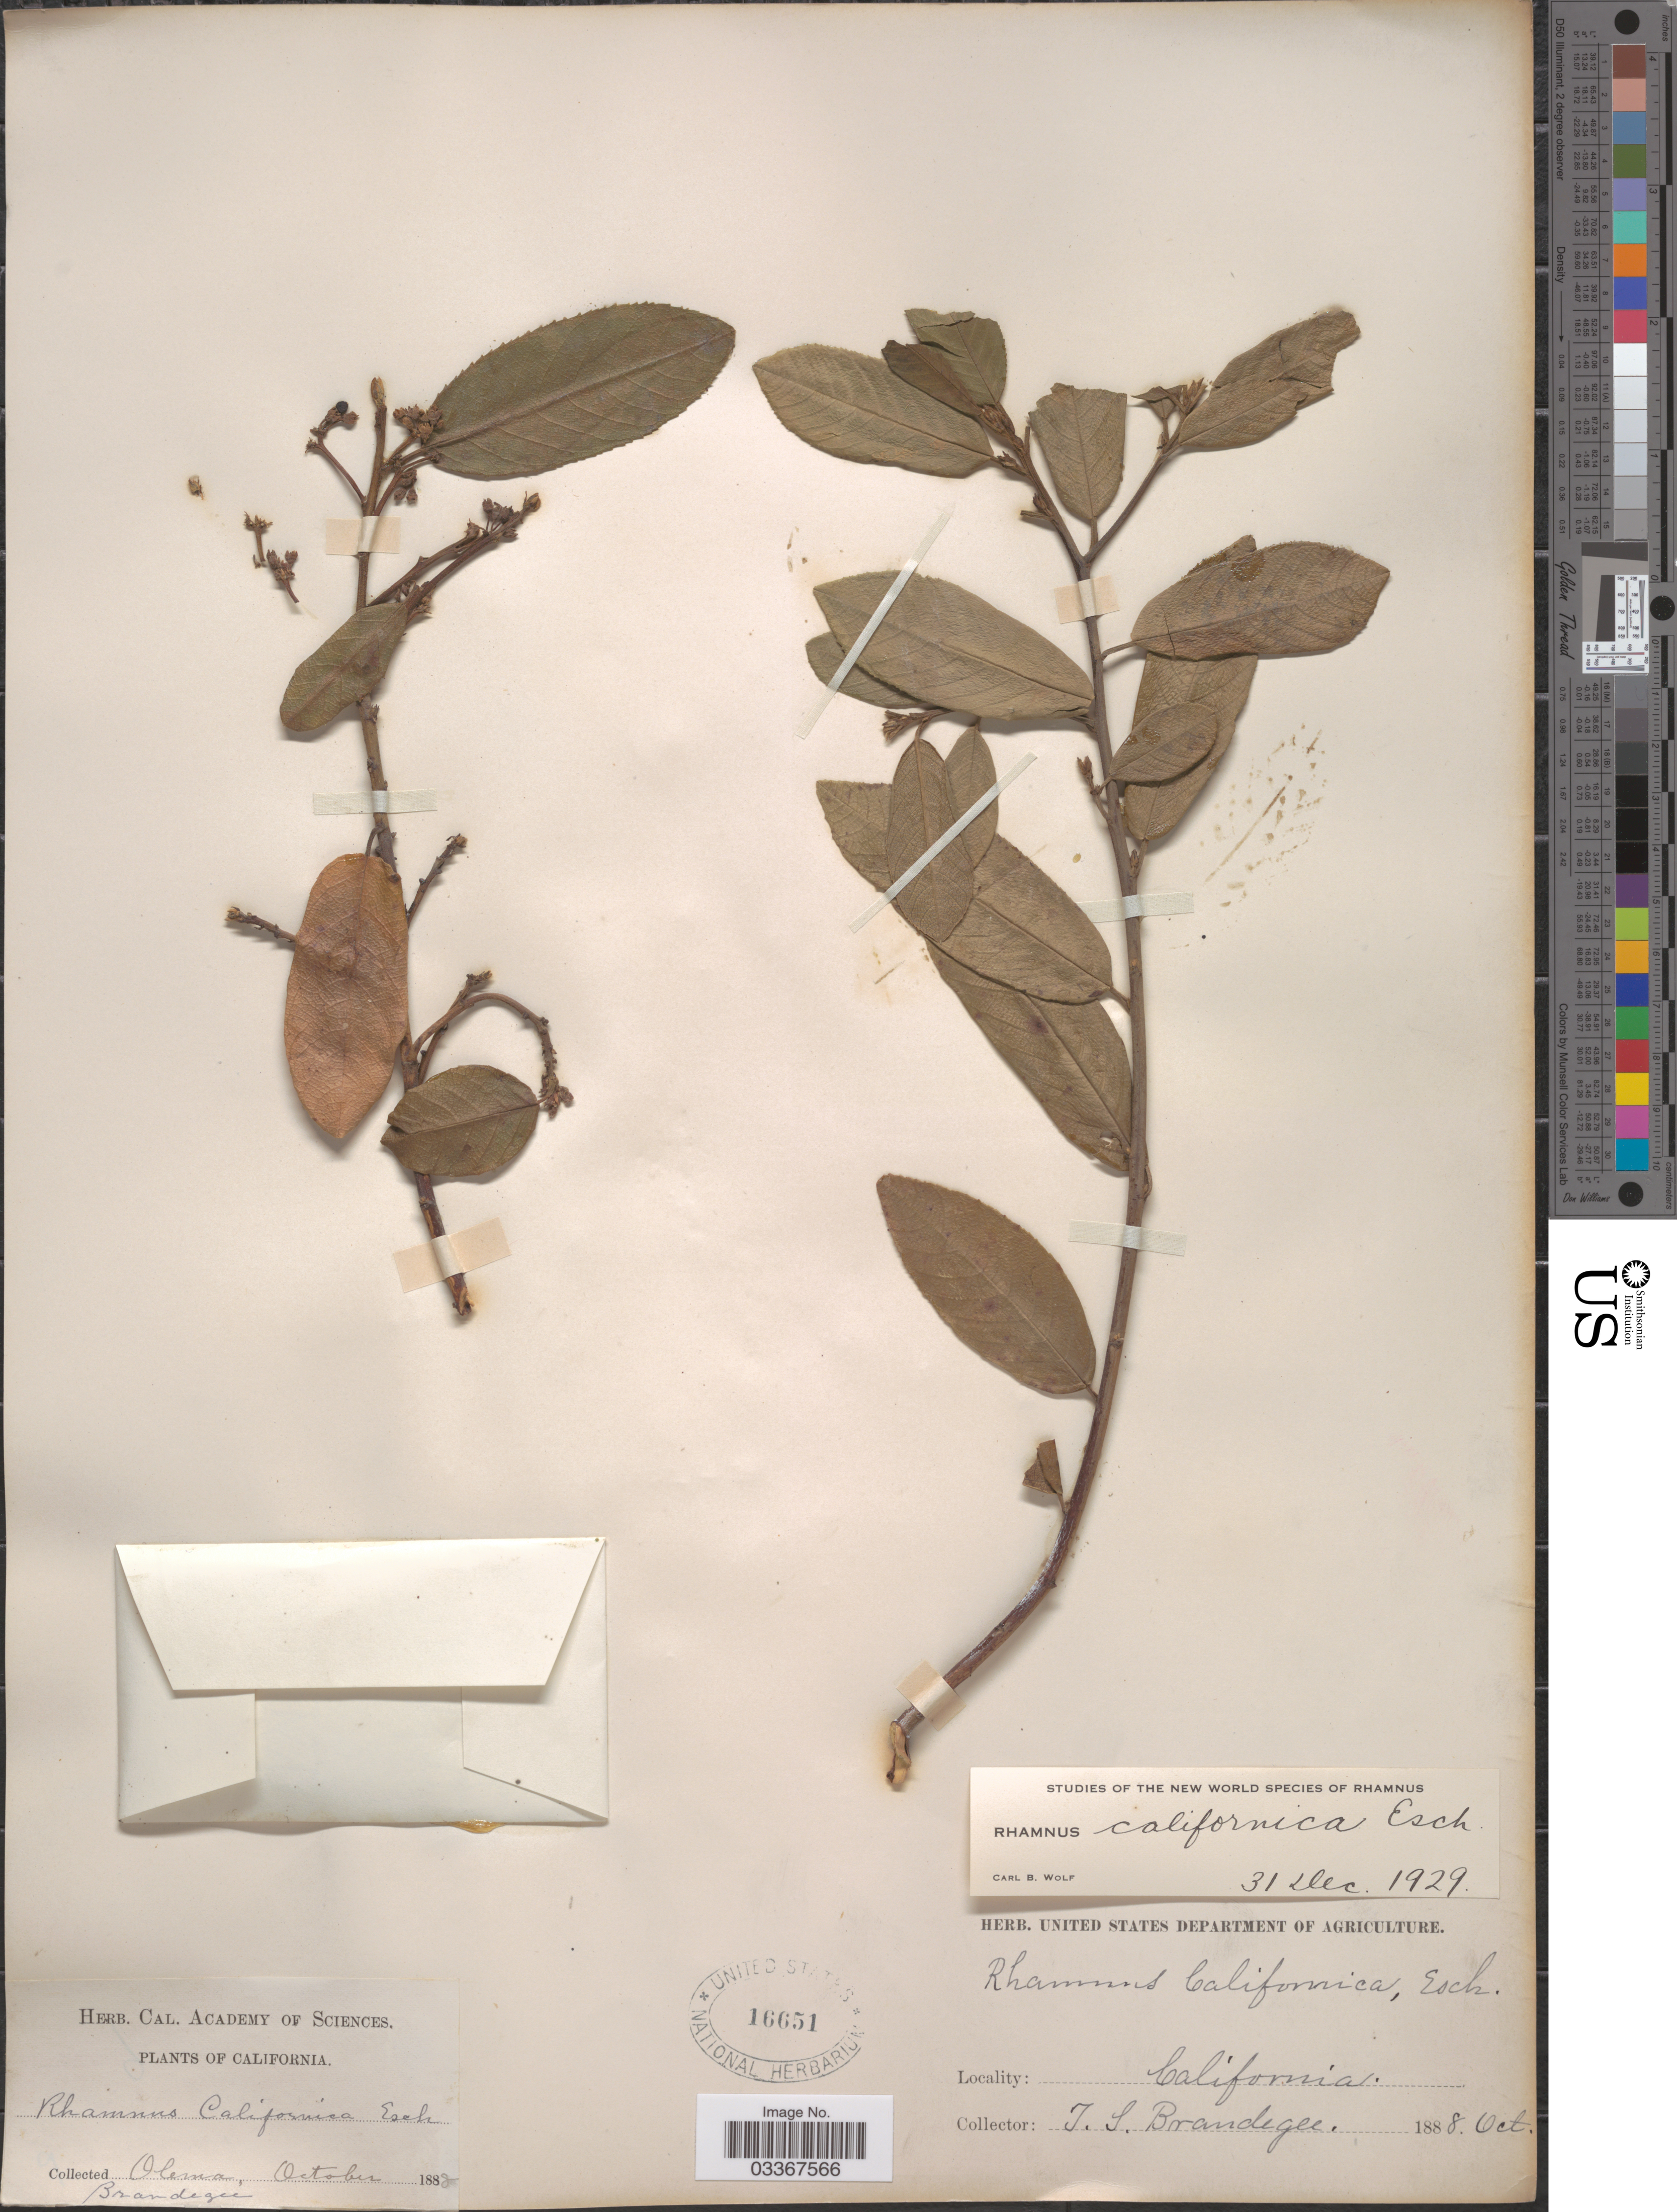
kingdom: Plantae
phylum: Tracheophyta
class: Magnoliopsida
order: Rosales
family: Rhamnaceae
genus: Frangula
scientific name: Frangula californica subsp. californica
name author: (Eschsch.) A. Gray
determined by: Strong, Mark T., (BOT), Smithsonian Institution - National Museum of Natural History (UNITED STATES)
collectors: T. S. Brandegee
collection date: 1888-10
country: United States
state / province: California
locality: Olema.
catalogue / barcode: US 16651